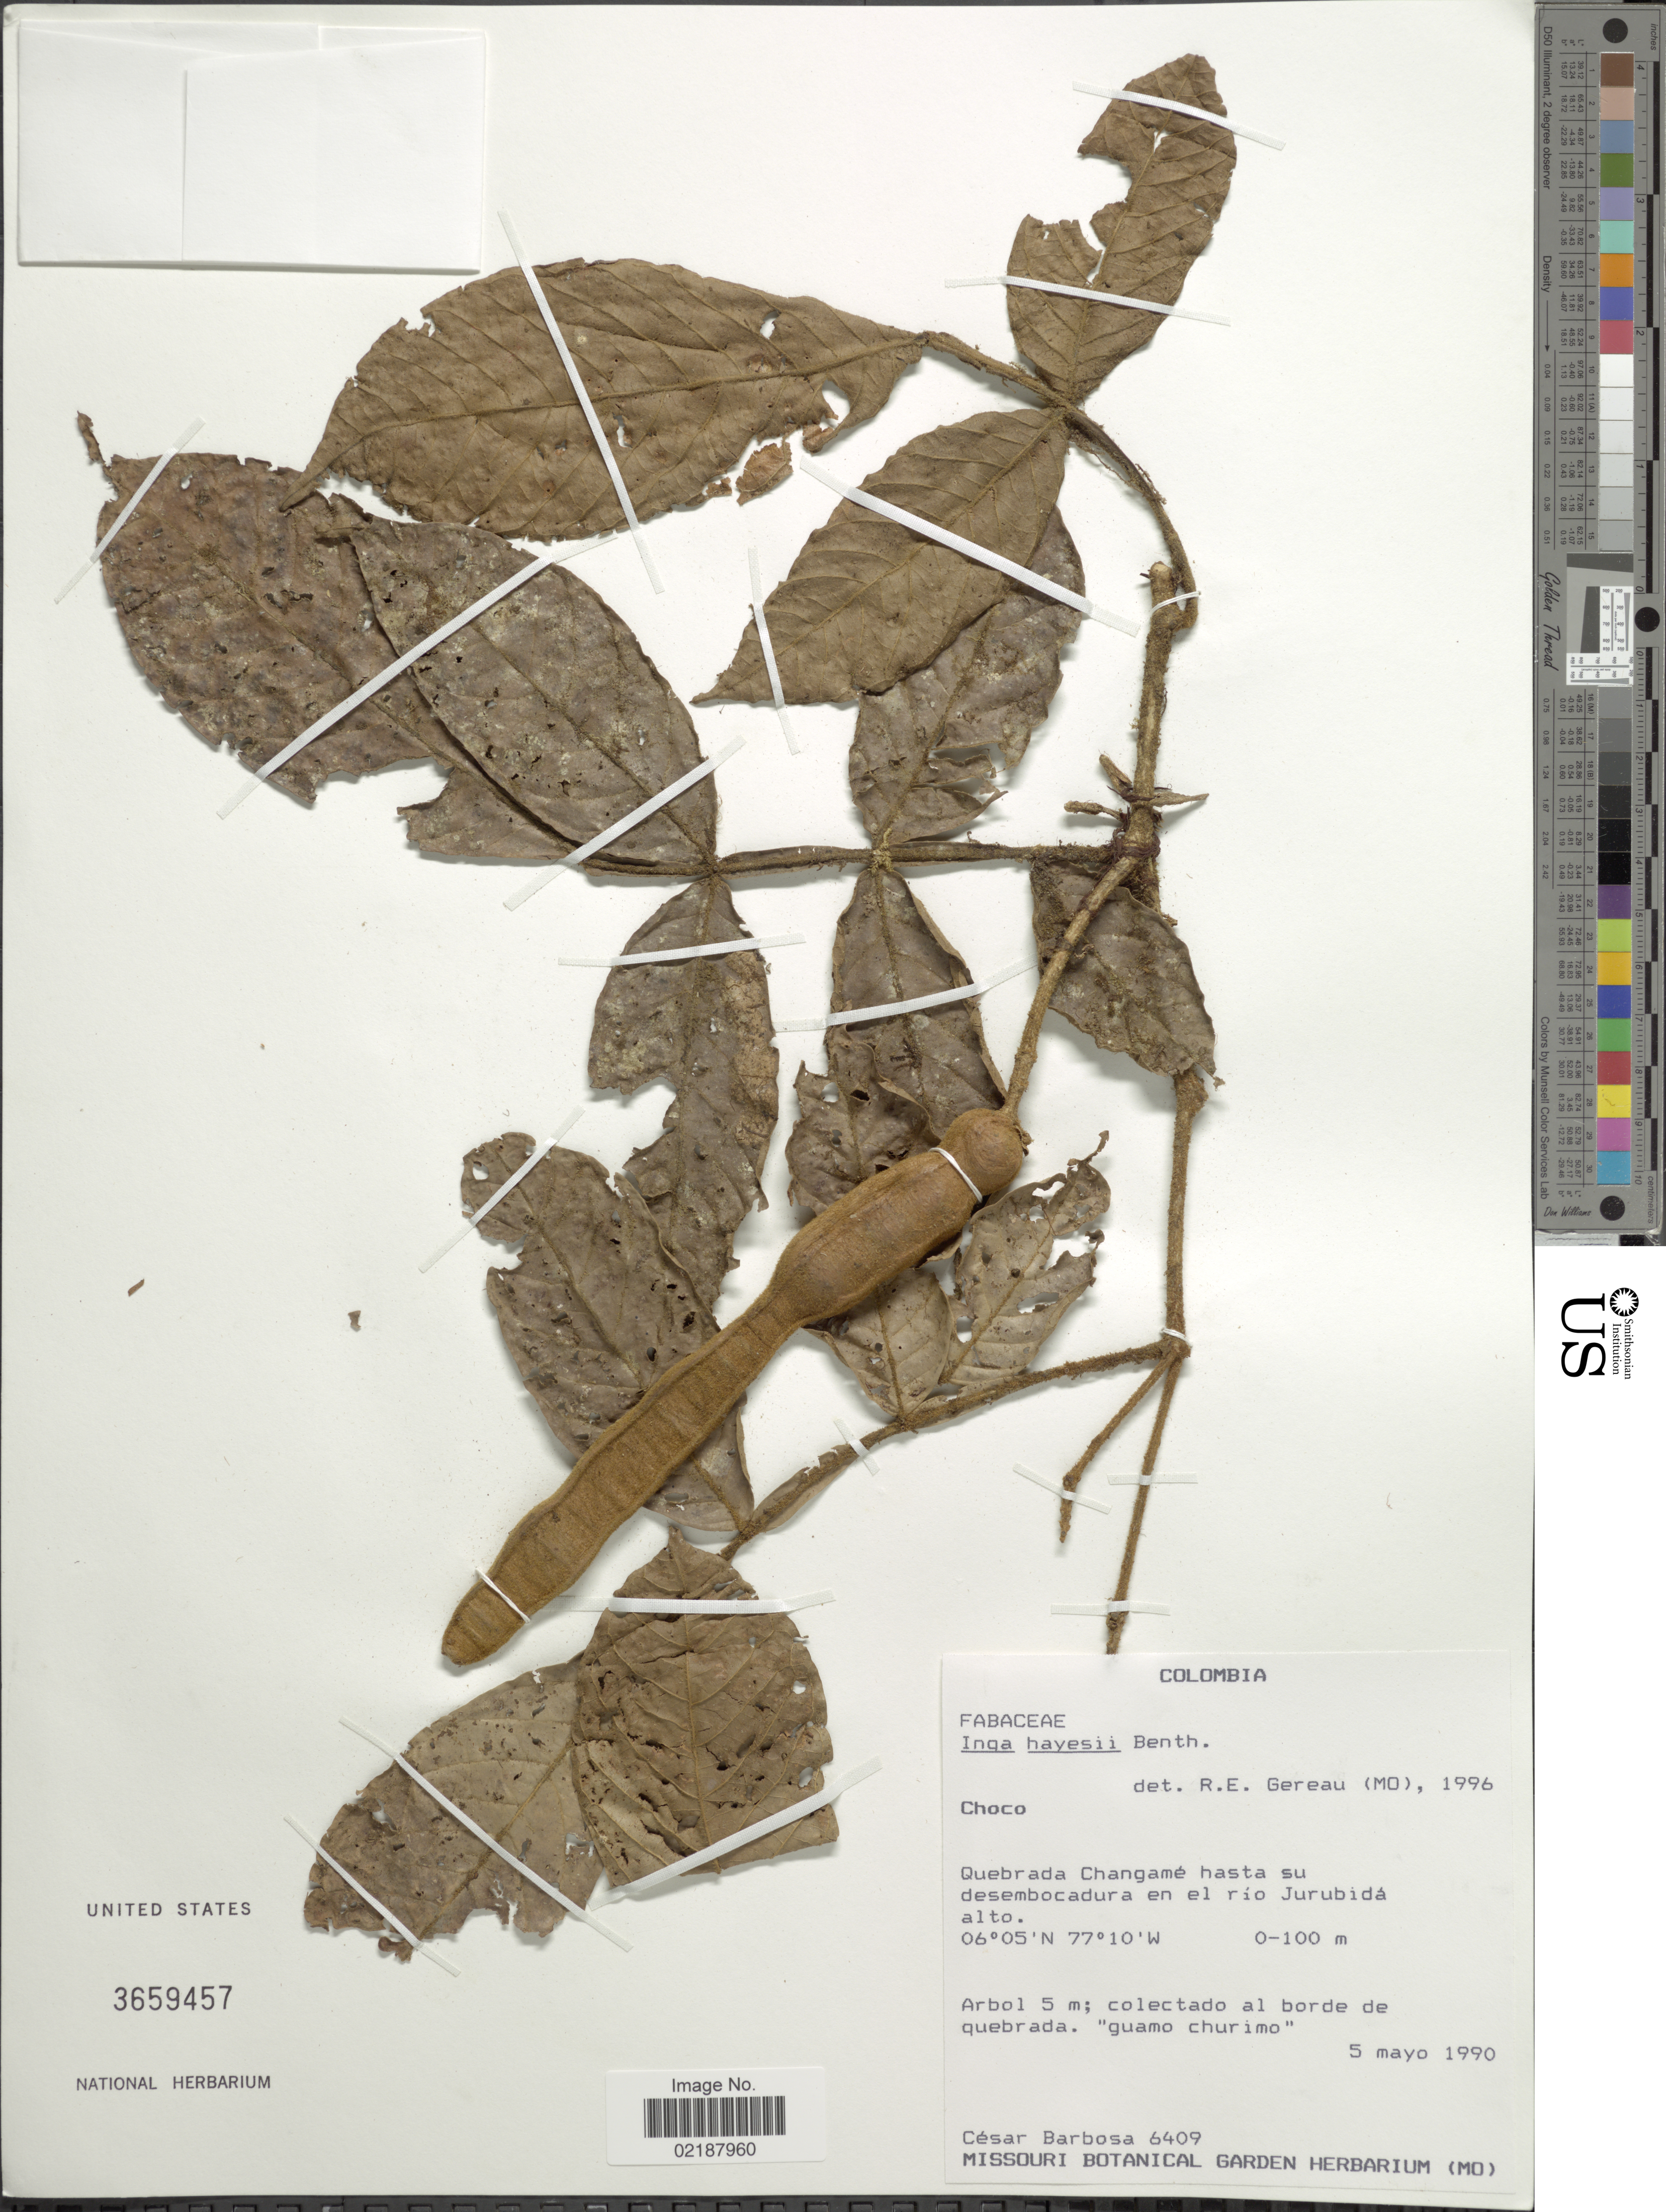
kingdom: Plantae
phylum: Tracheophyta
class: Magnoliopsida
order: Fabales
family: Fabaceae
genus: Inga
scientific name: Inga hayesii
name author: Benth.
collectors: C. E. Barbosa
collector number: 6409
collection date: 1990-05-05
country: Colombia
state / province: Chocó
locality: Quebrada Changame hasta su desembocadura en el rio Jurubida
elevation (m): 0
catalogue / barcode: US 3659457